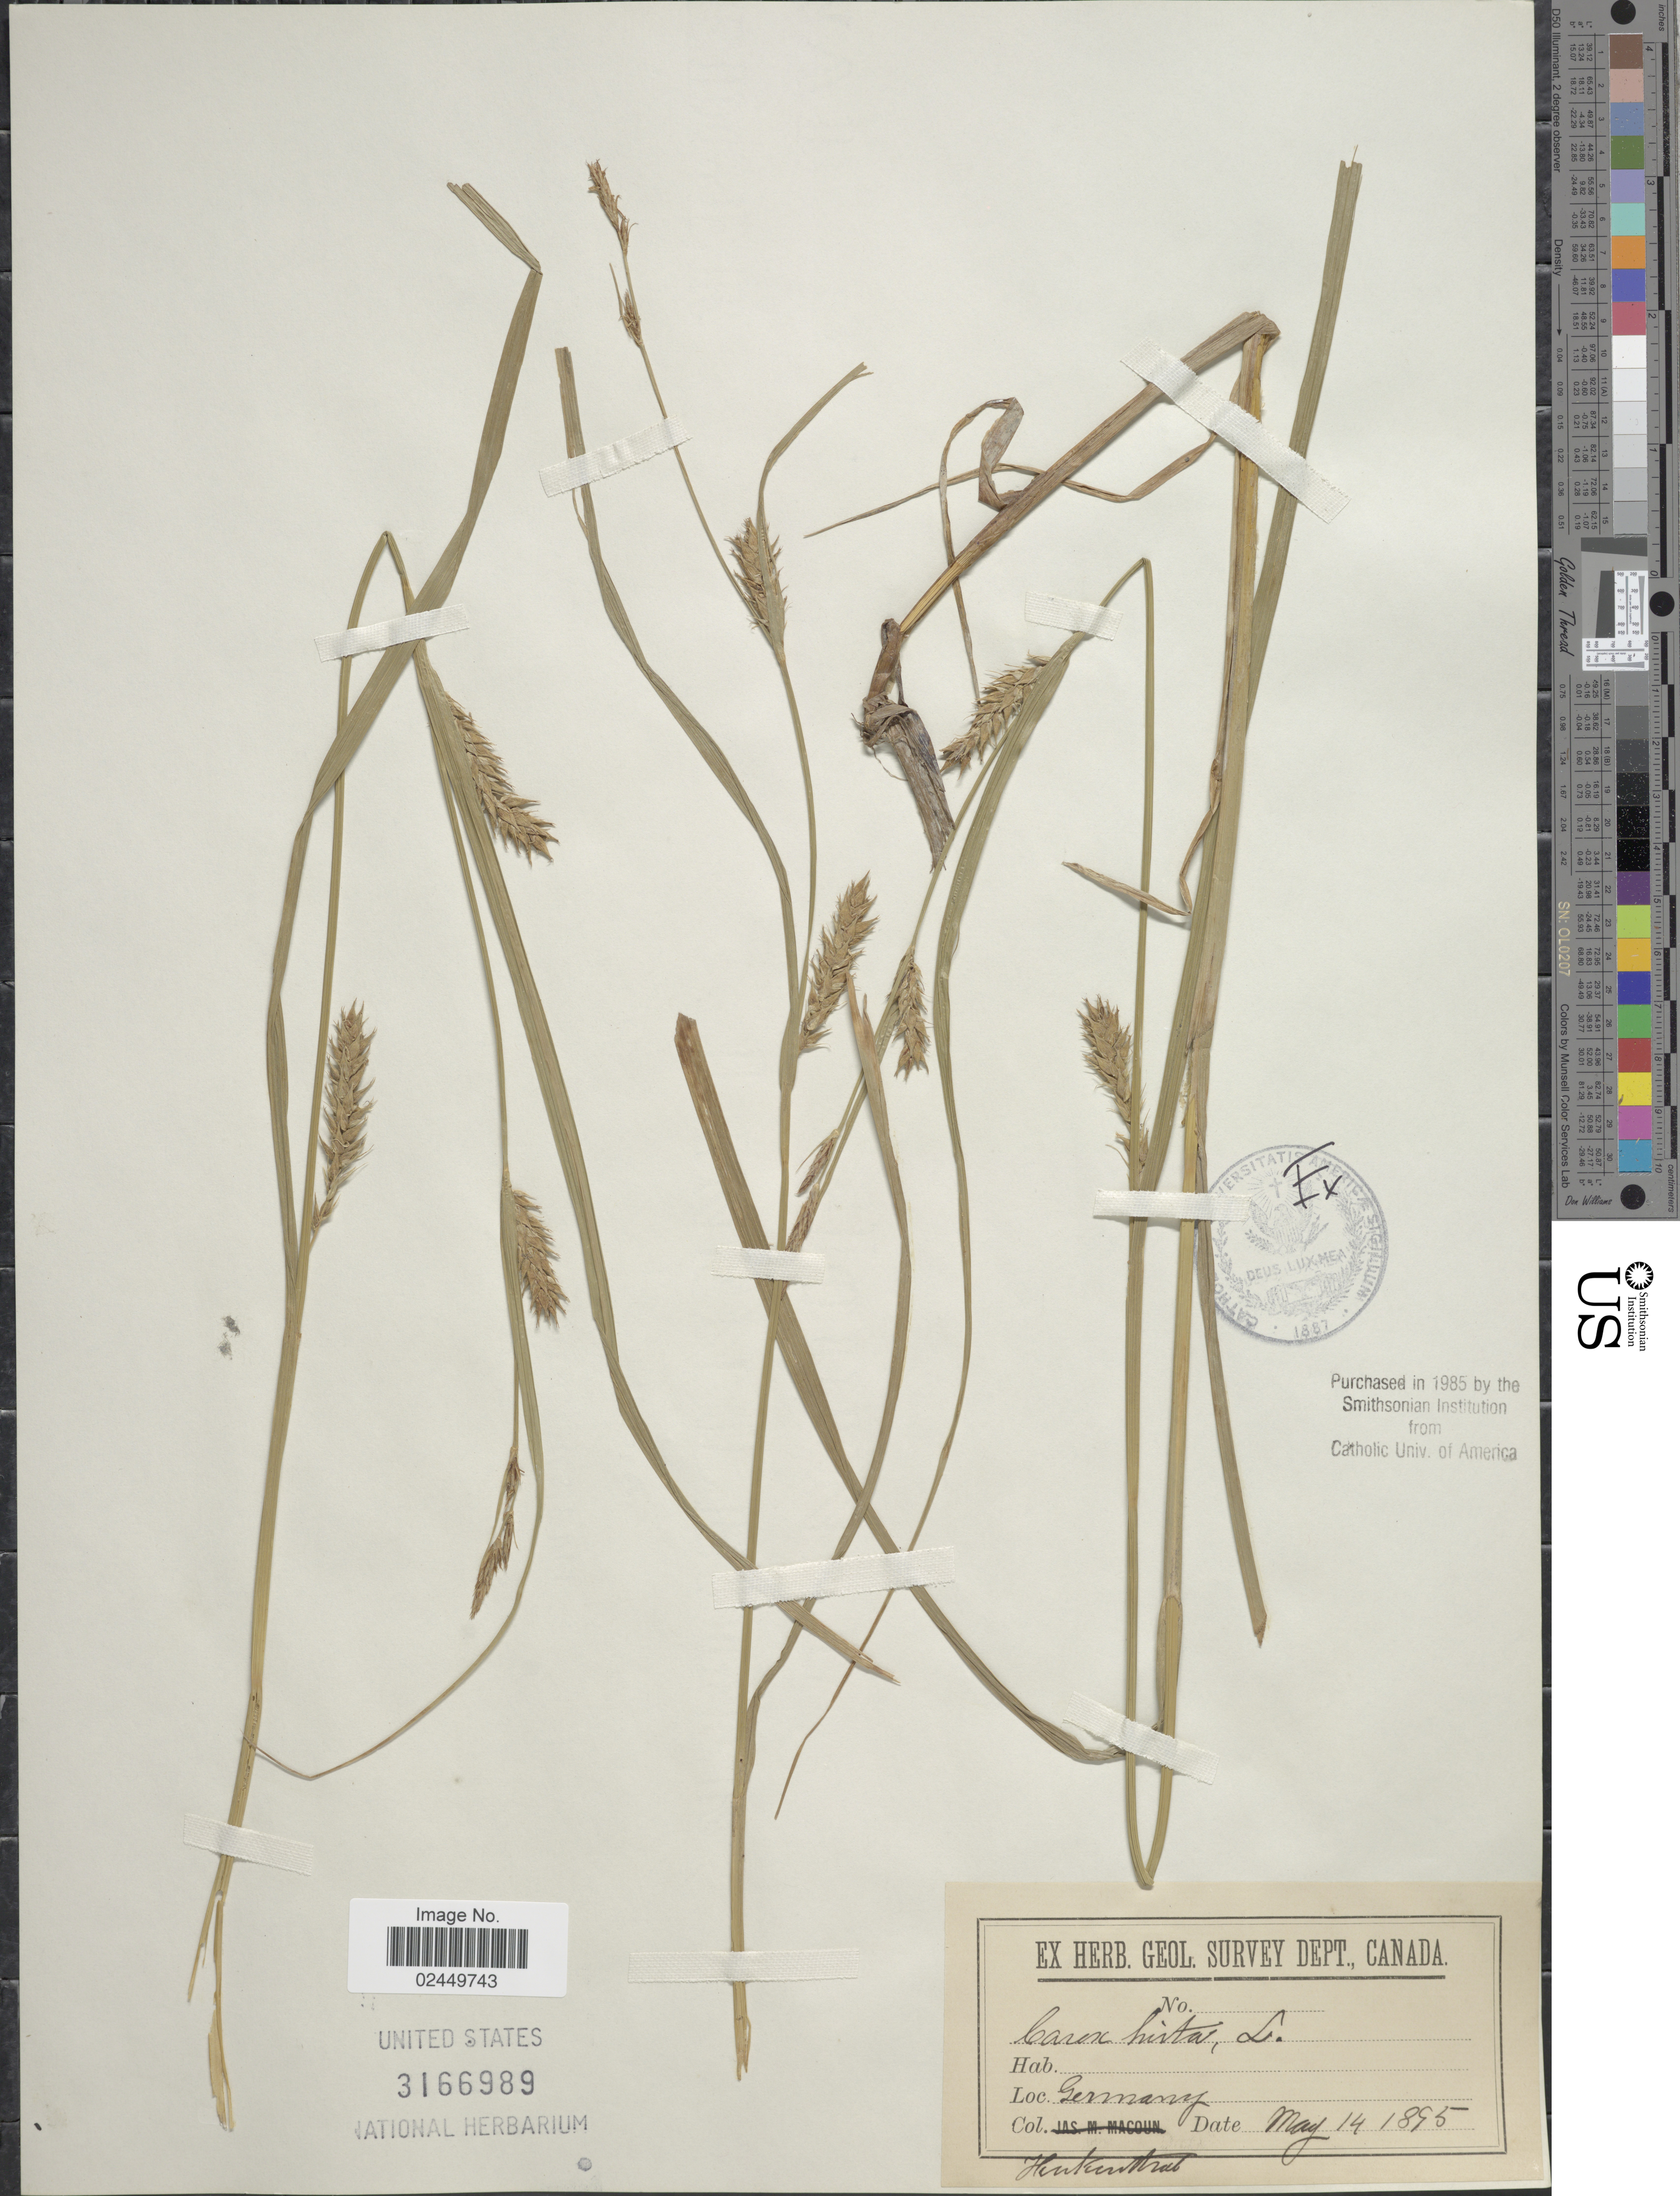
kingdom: Plantae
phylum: Tracheophyta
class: Liliopsida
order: Poales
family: Cyperaceae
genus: Carex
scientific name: Carex hirta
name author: L.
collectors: Henkenthal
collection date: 1895-05-14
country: Germany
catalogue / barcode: US 3166989